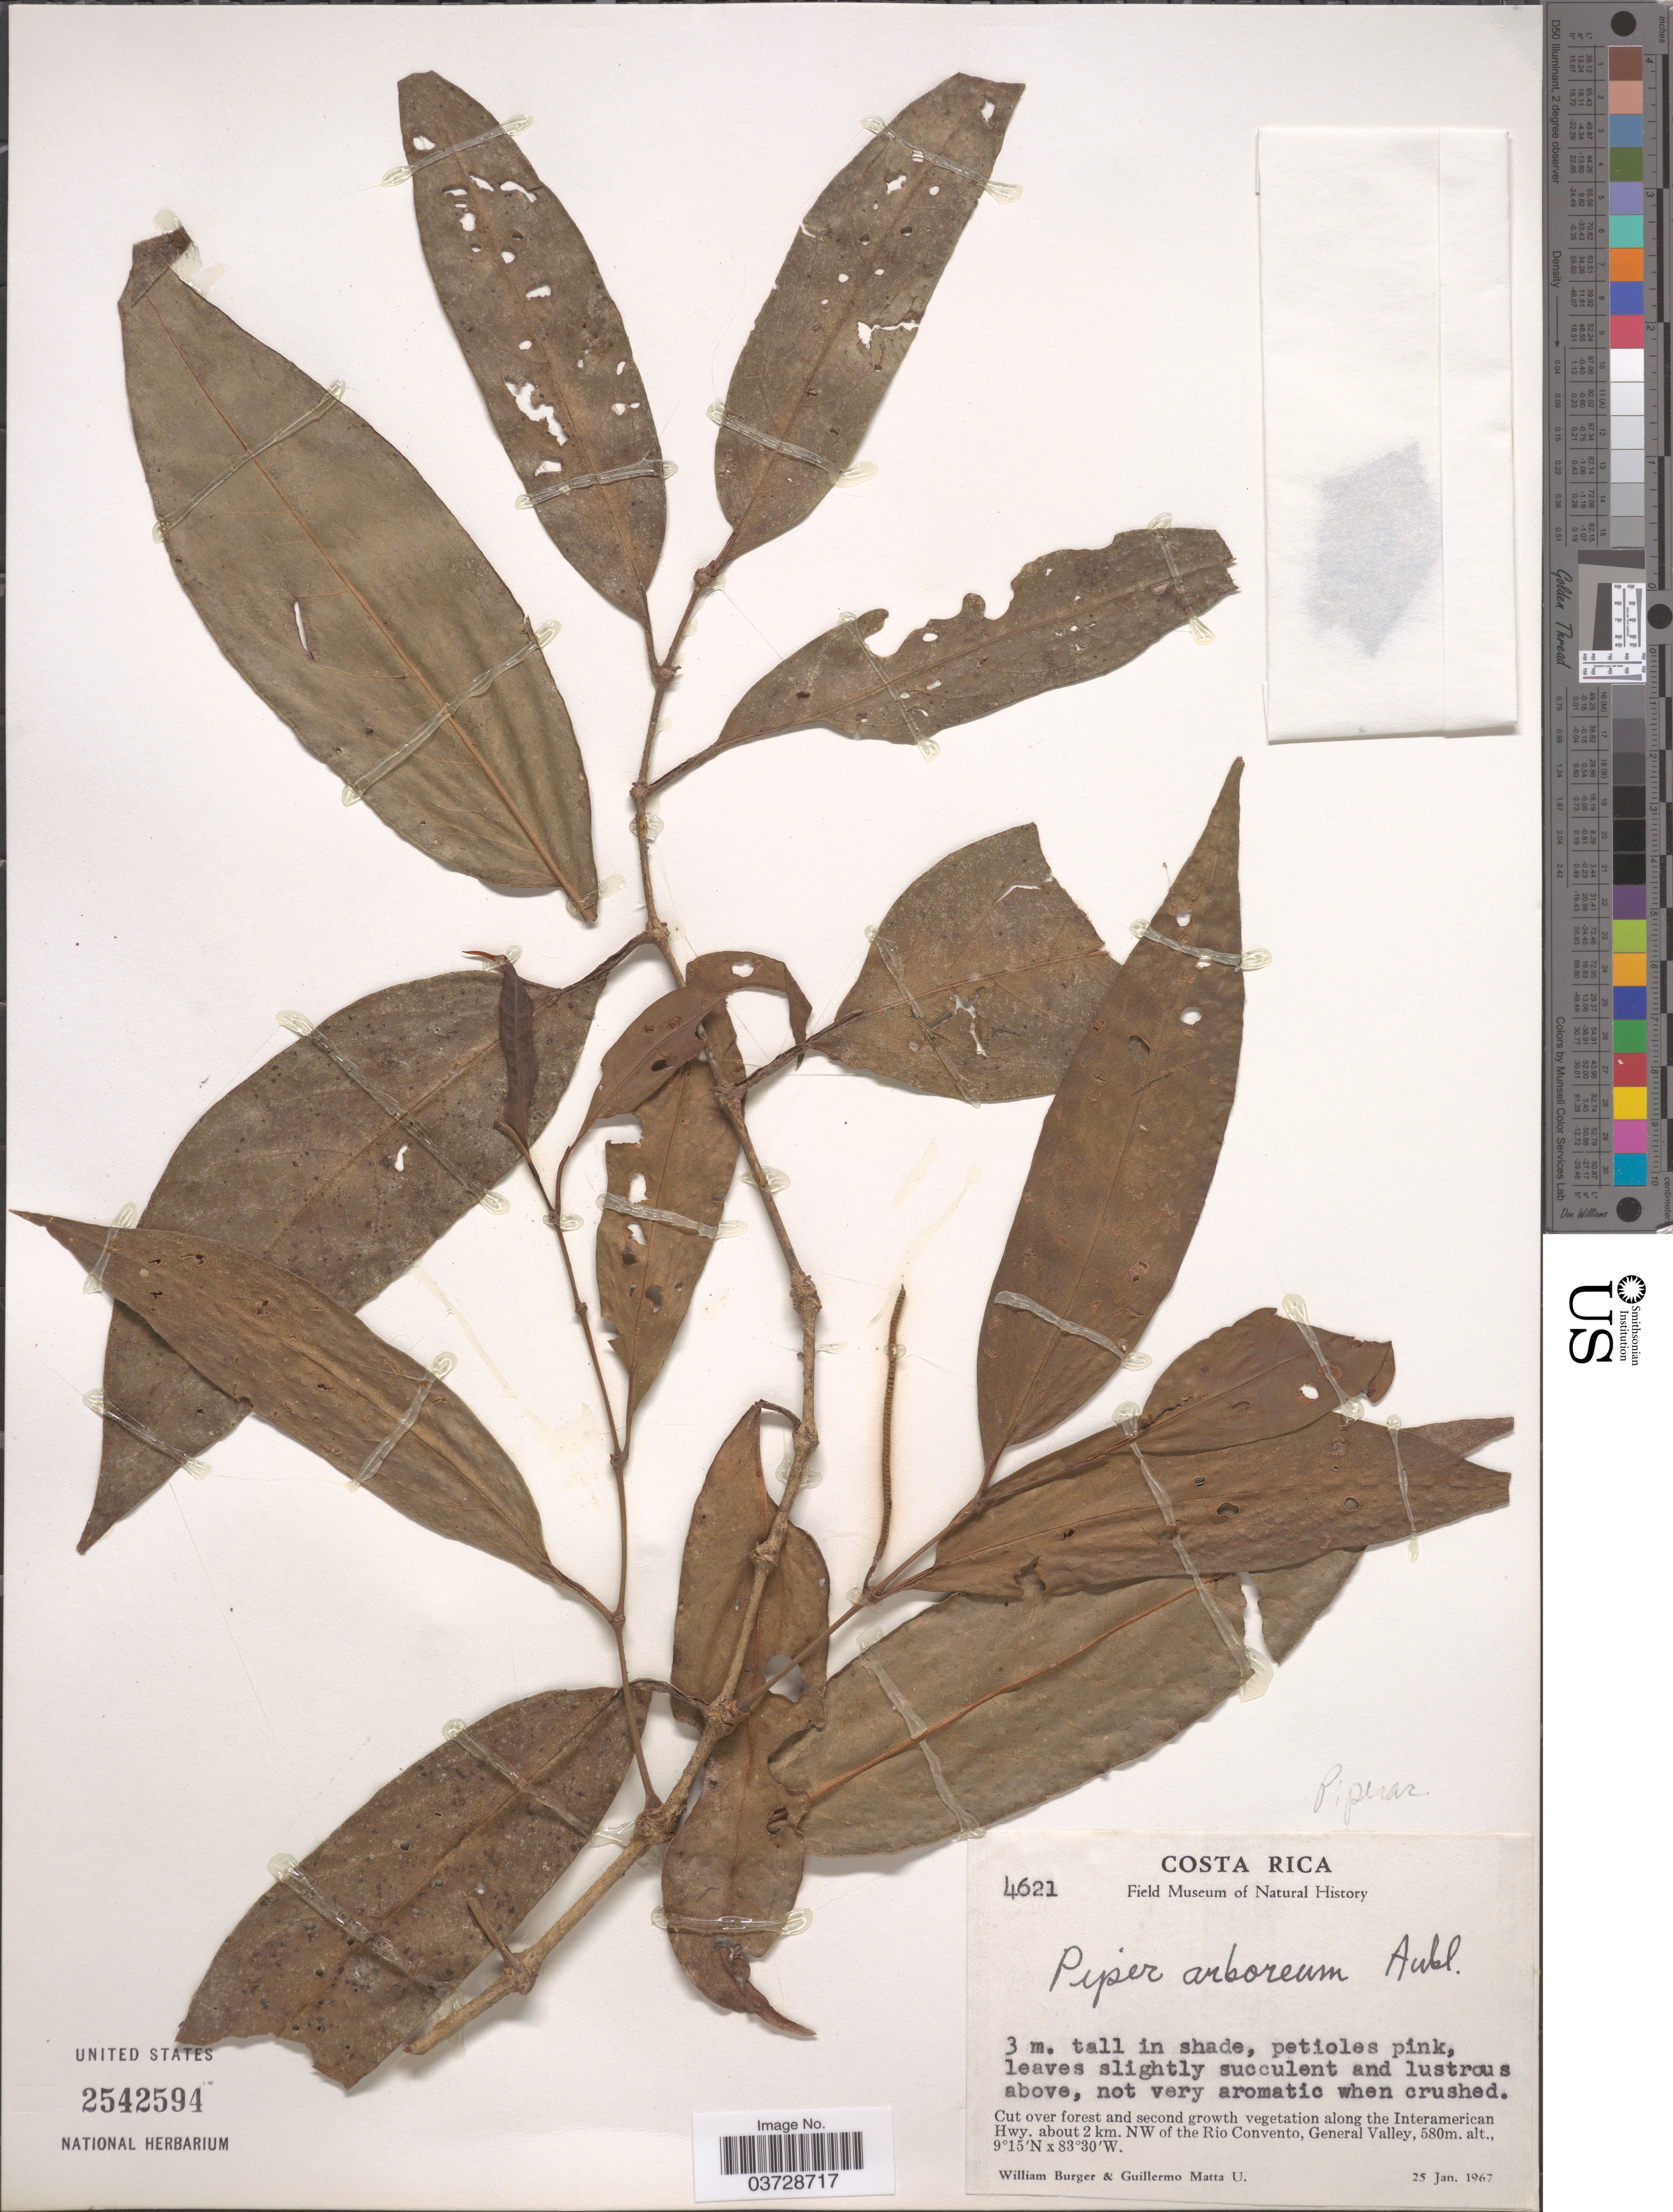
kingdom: Plantae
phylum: Tracheophyta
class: Magnoliopsida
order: Piperales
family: Piperaceae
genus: Piper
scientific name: Piper arboreum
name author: Aubl.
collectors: W. Burger & G. Matta U.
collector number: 4621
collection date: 1967-01-25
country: Costa Rica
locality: Along the Interamerican Hwy. about 2 km. NW of the Rio Convento, General Valley.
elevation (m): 580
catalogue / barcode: US 2542594